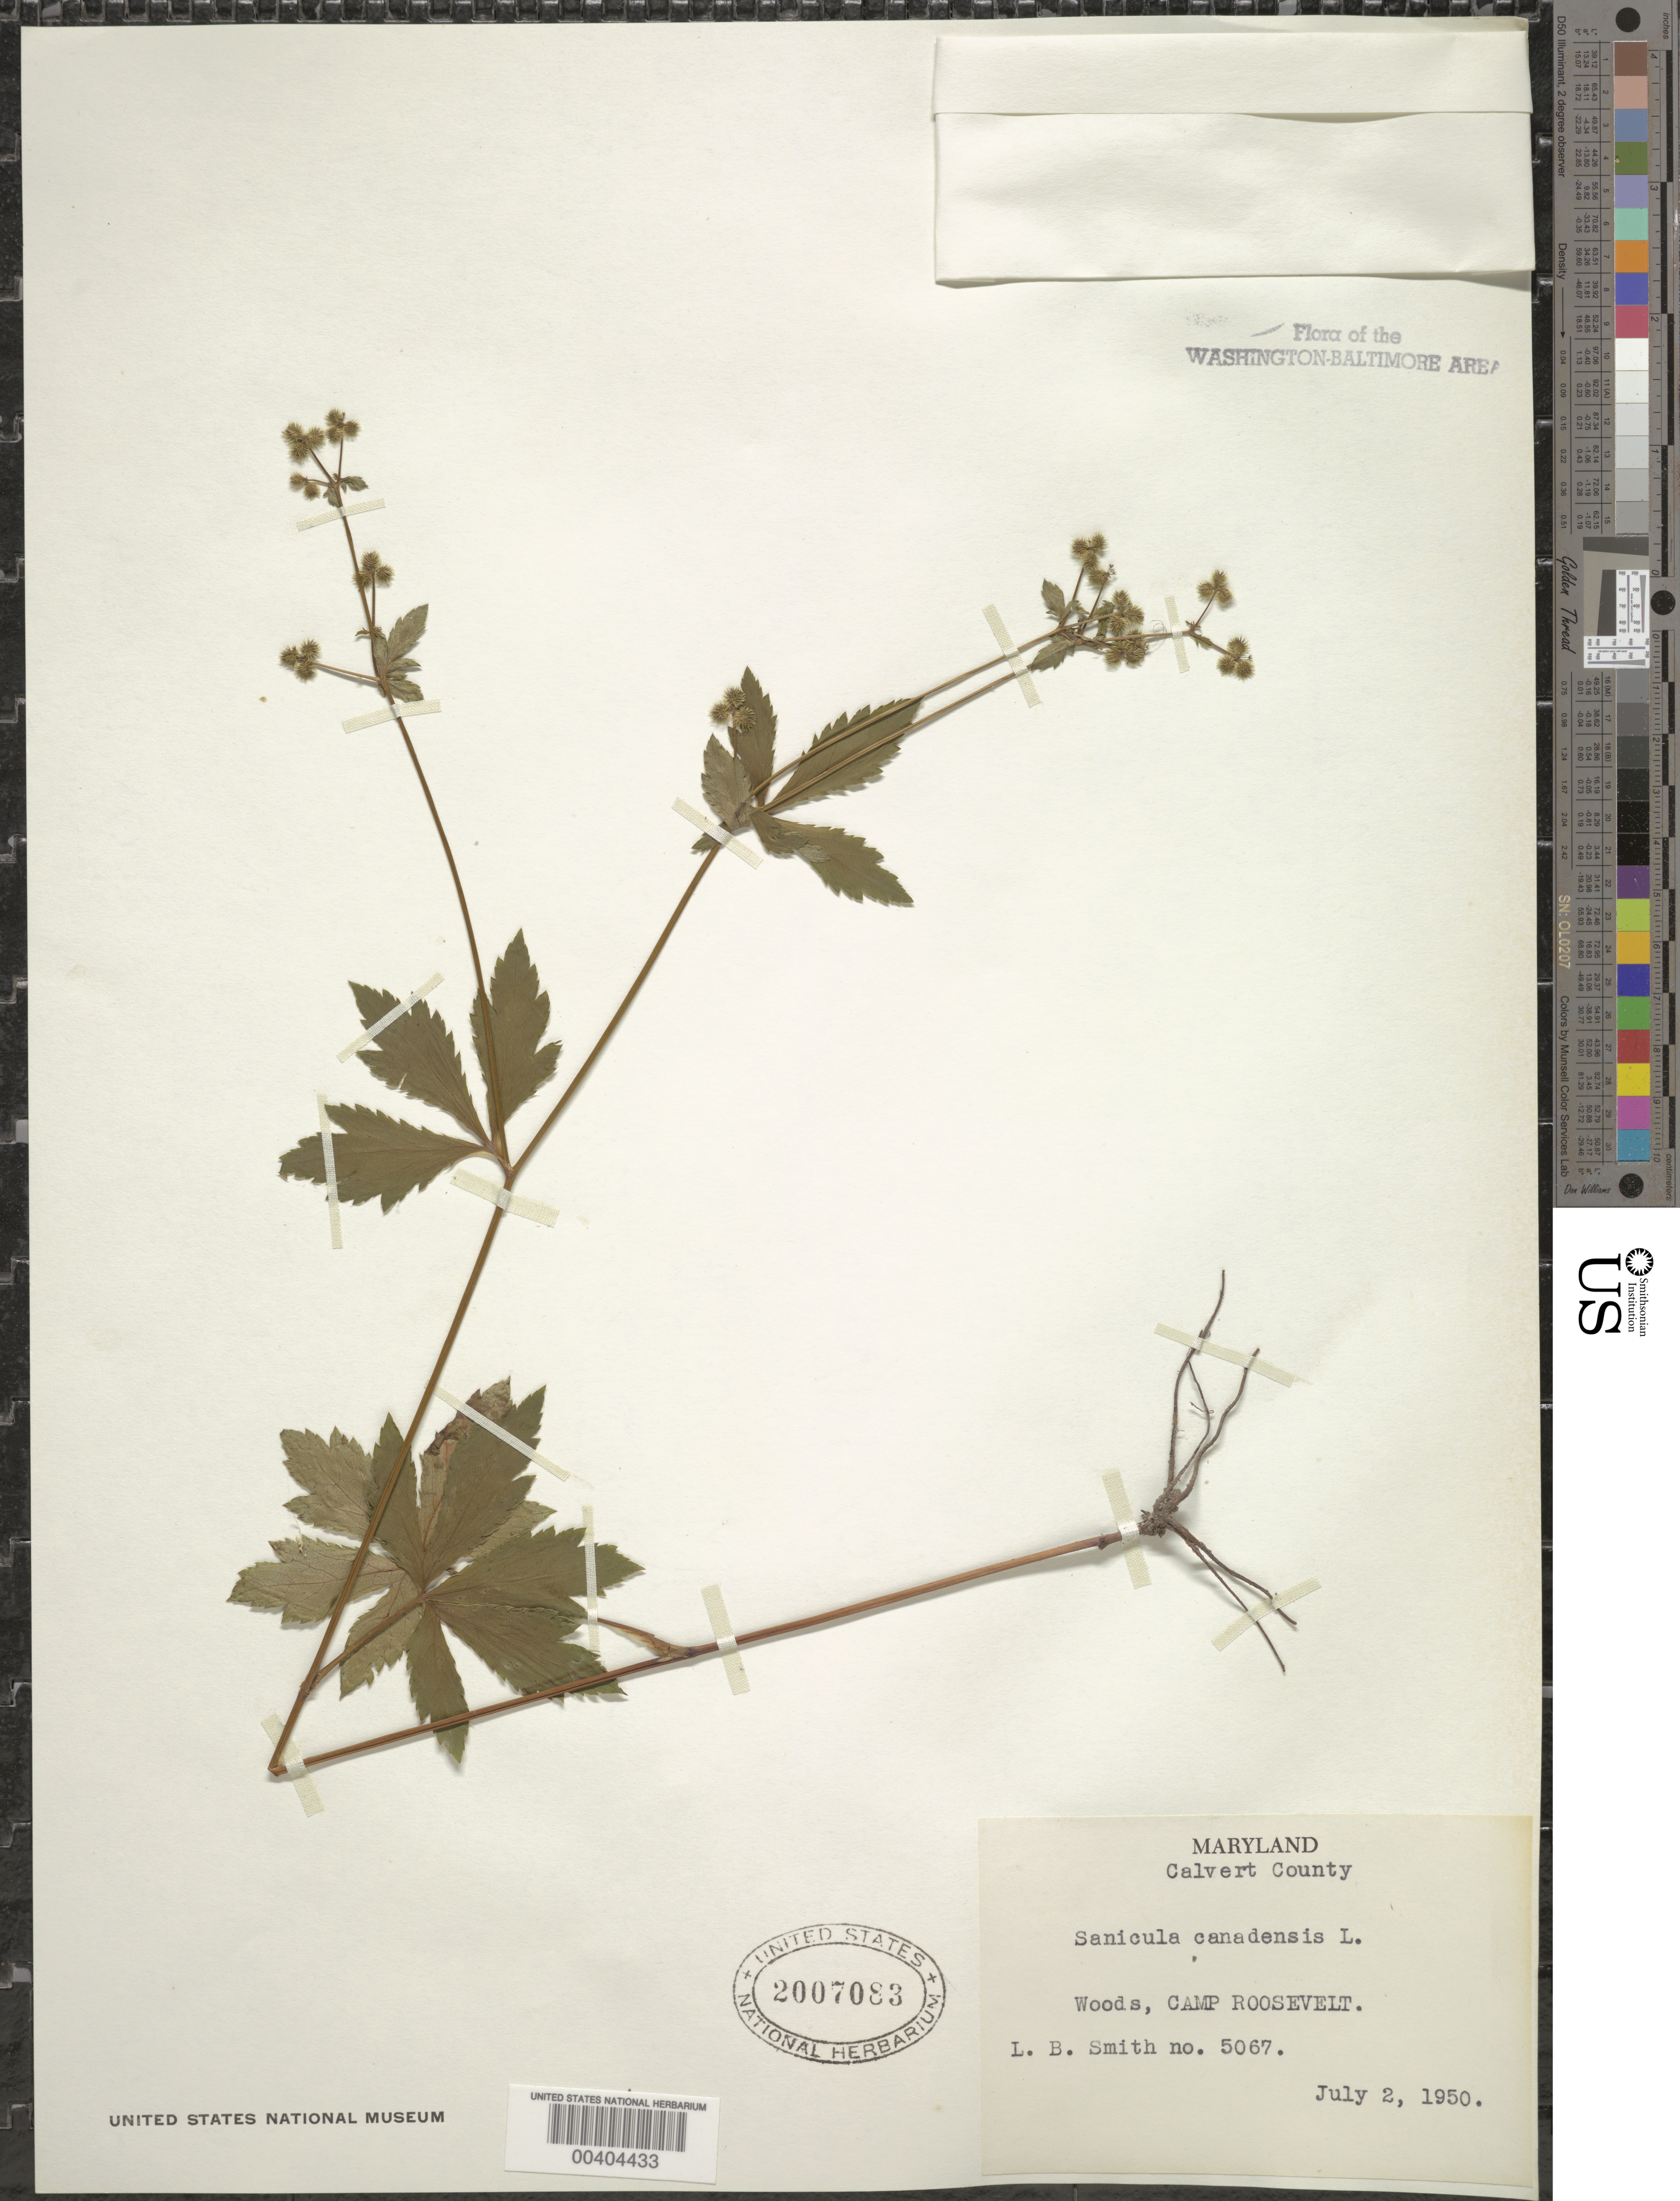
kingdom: Plantae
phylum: Tracheophyta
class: Magnoliopsida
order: Apiales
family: Apiaceae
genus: Sanicula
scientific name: Sanicula canadensis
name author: L.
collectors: L. Smith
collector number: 5067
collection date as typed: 02 Jul 1950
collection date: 1950-07-02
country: United States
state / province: Maryland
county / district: Calvert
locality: Camp Roosevelt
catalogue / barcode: US 2007083